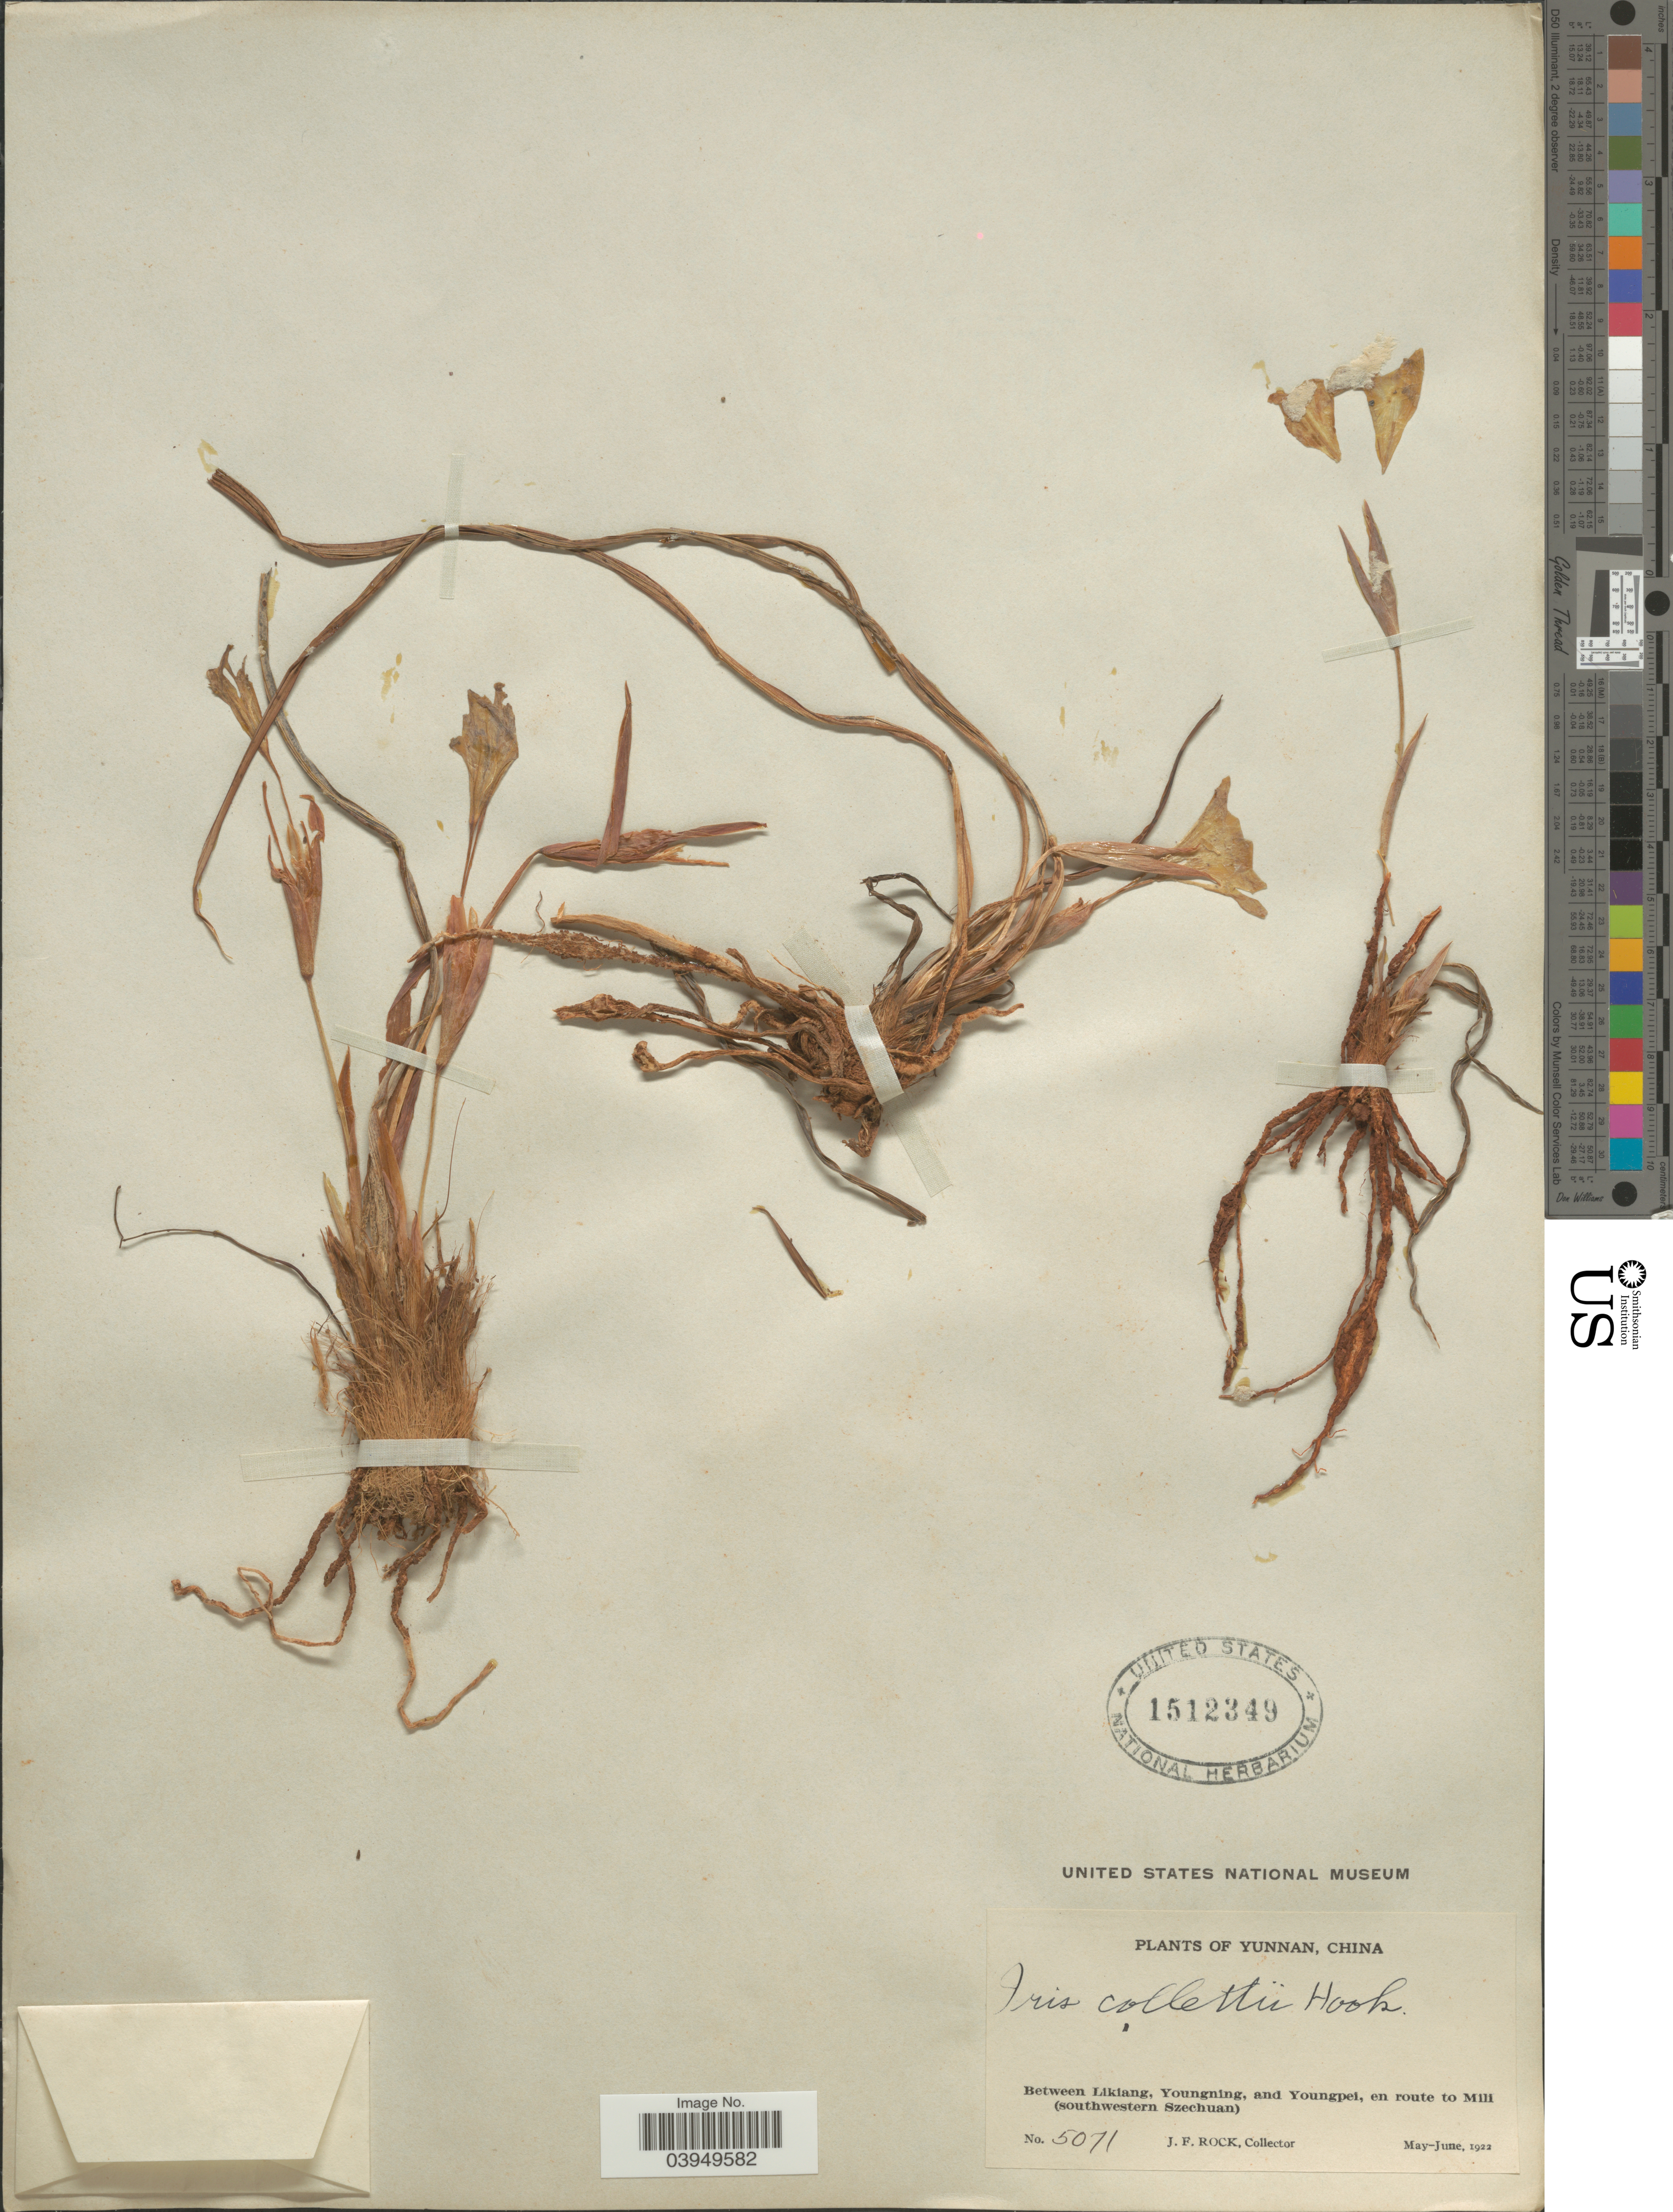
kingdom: Plantae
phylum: Tracheophyta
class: Liliopsida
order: Asparagales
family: Iridaceae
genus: Iris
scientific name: Iris collettii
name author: Hook. f.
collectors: J. Rock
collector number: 5071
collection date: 1922-05/1922-06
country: China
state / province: Sichuan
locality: Between Likiang, Youngning, and Youngpei, en route to Mili (southwestern Szechuan).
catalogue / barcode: US 1512349